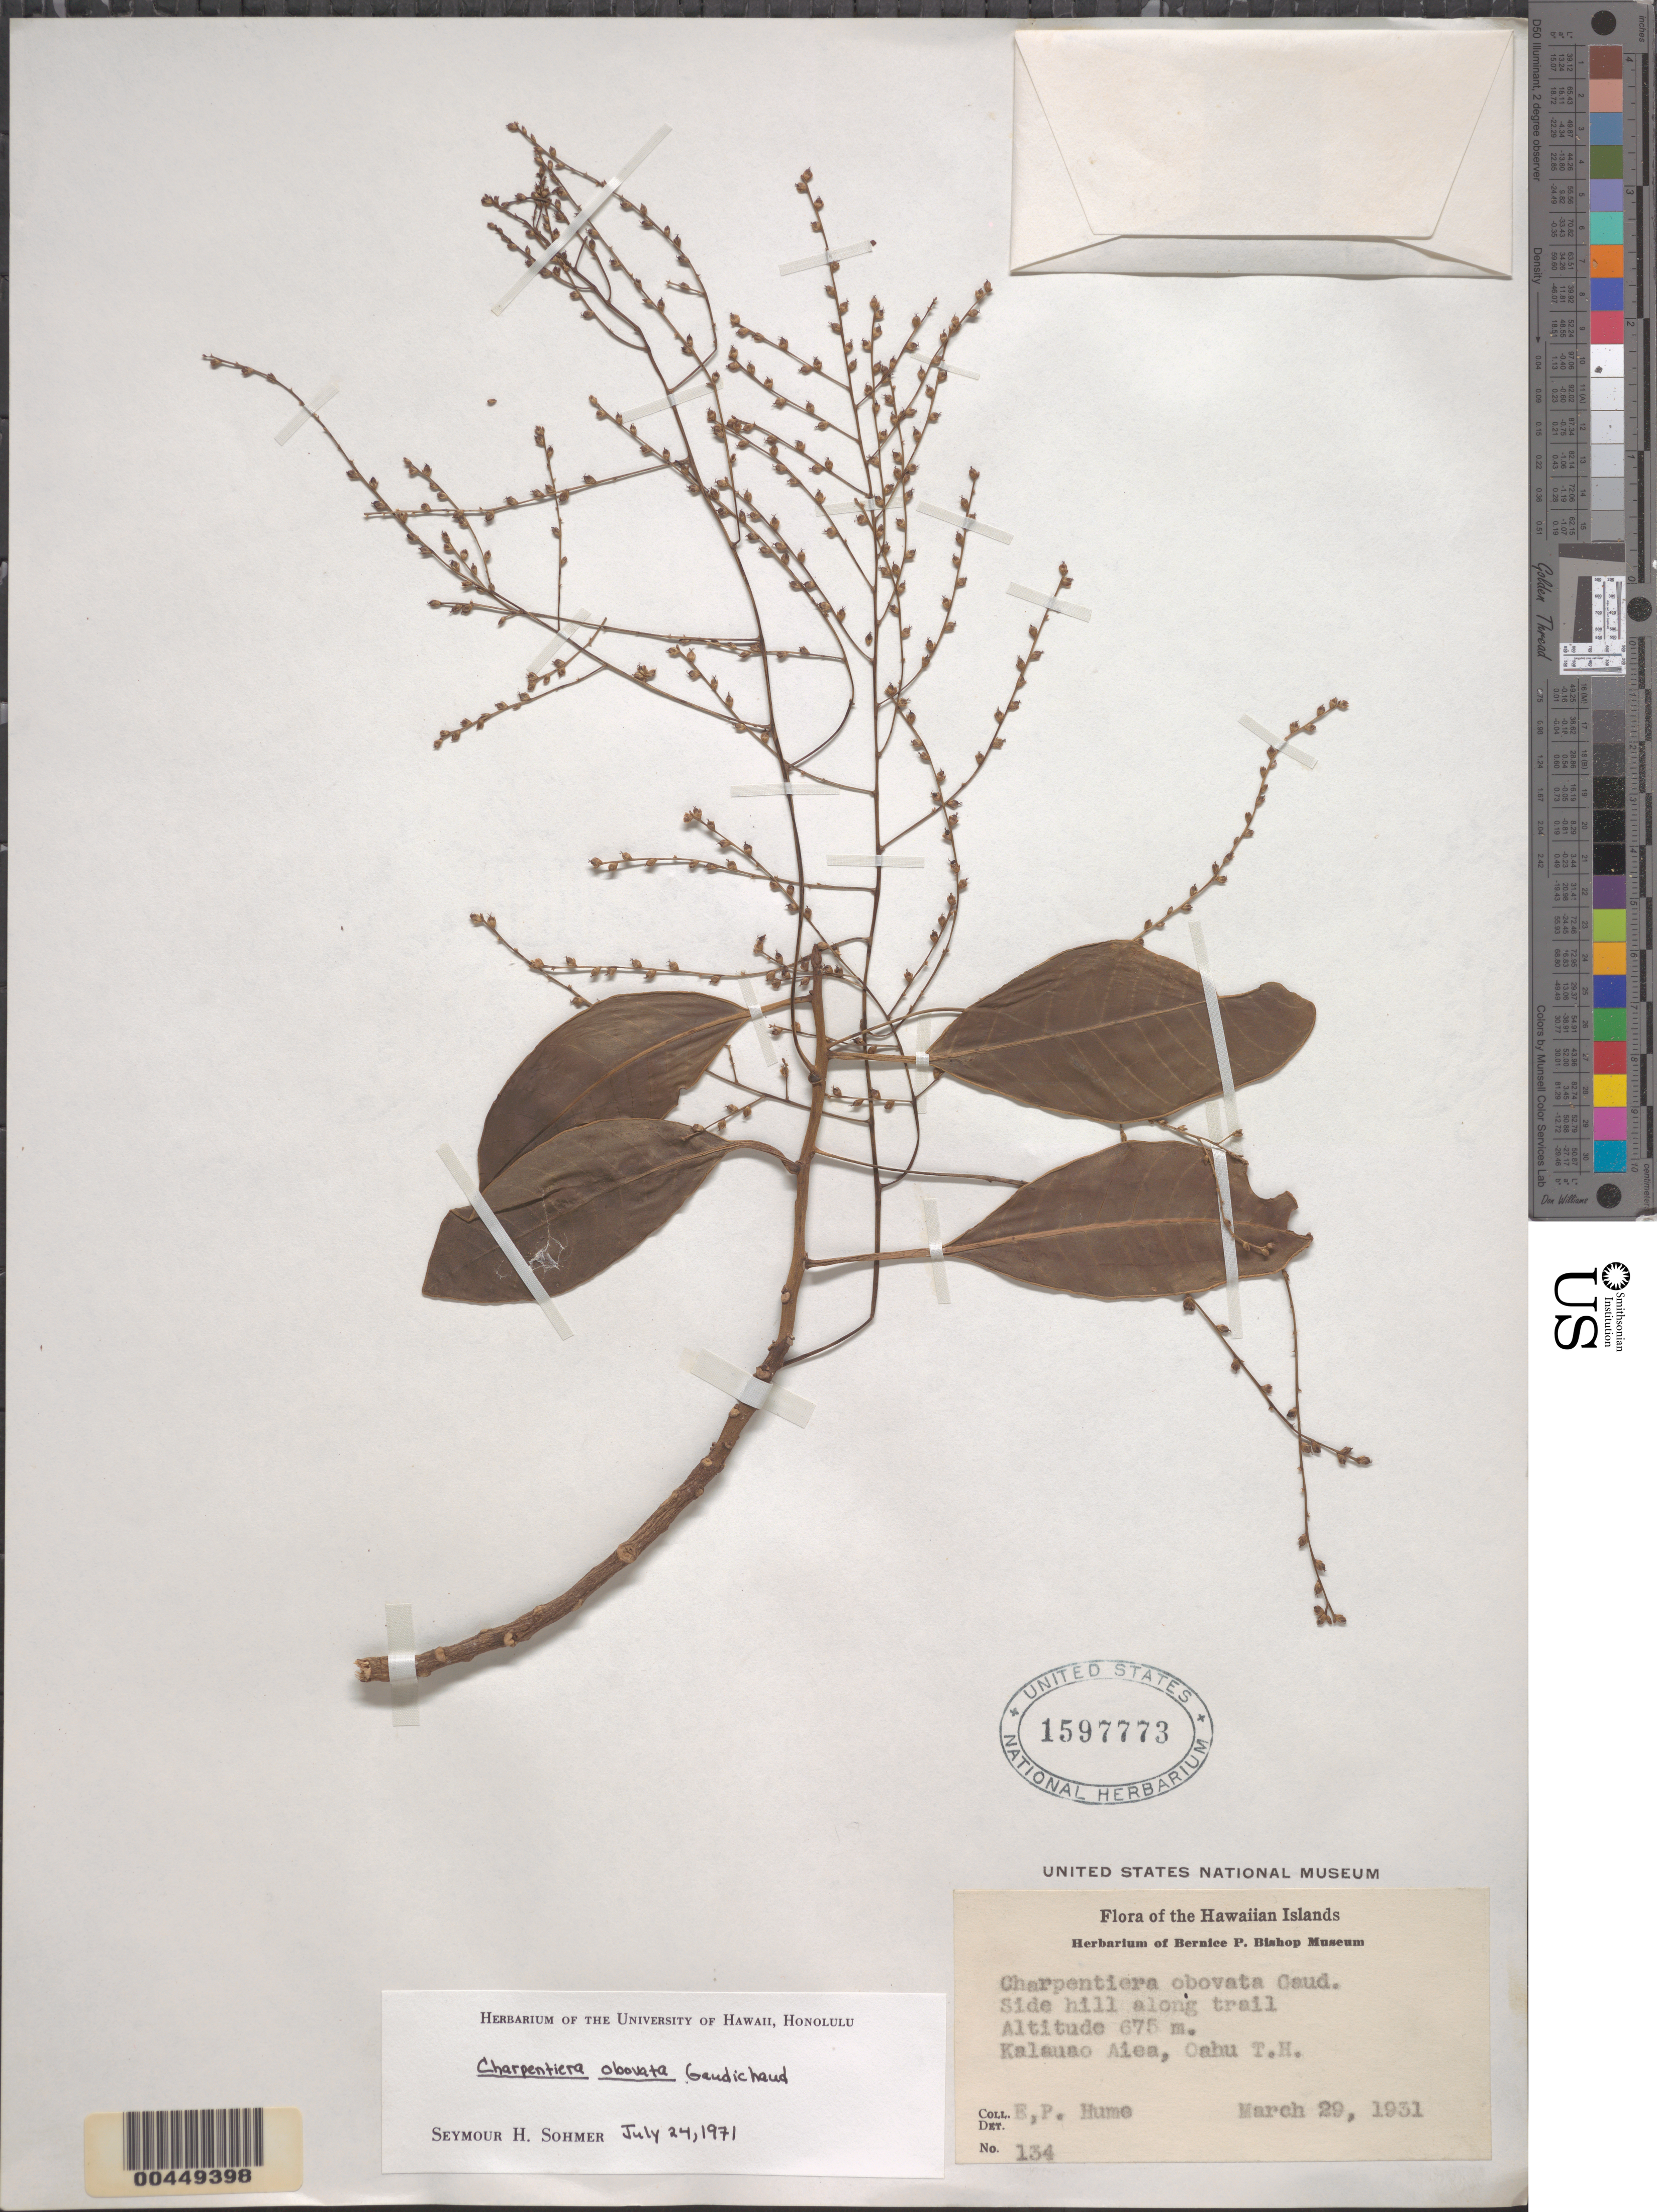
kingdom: Plantae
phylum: Tracheophyta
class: Magnoliopsida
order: Caryophyllales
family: Amaranthaceae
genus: Charpentiera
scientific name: Charpentiera obovata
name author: Gaudich.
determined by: Sohmer, S. H.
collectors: E. Hume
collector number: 134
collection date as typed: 29 Mar 1931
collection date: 1931-03-29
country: United States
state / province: Hawaii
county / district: Honolulu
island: Oahu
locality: Kalauao, Aiea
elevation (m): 675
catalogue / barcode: US 1597773